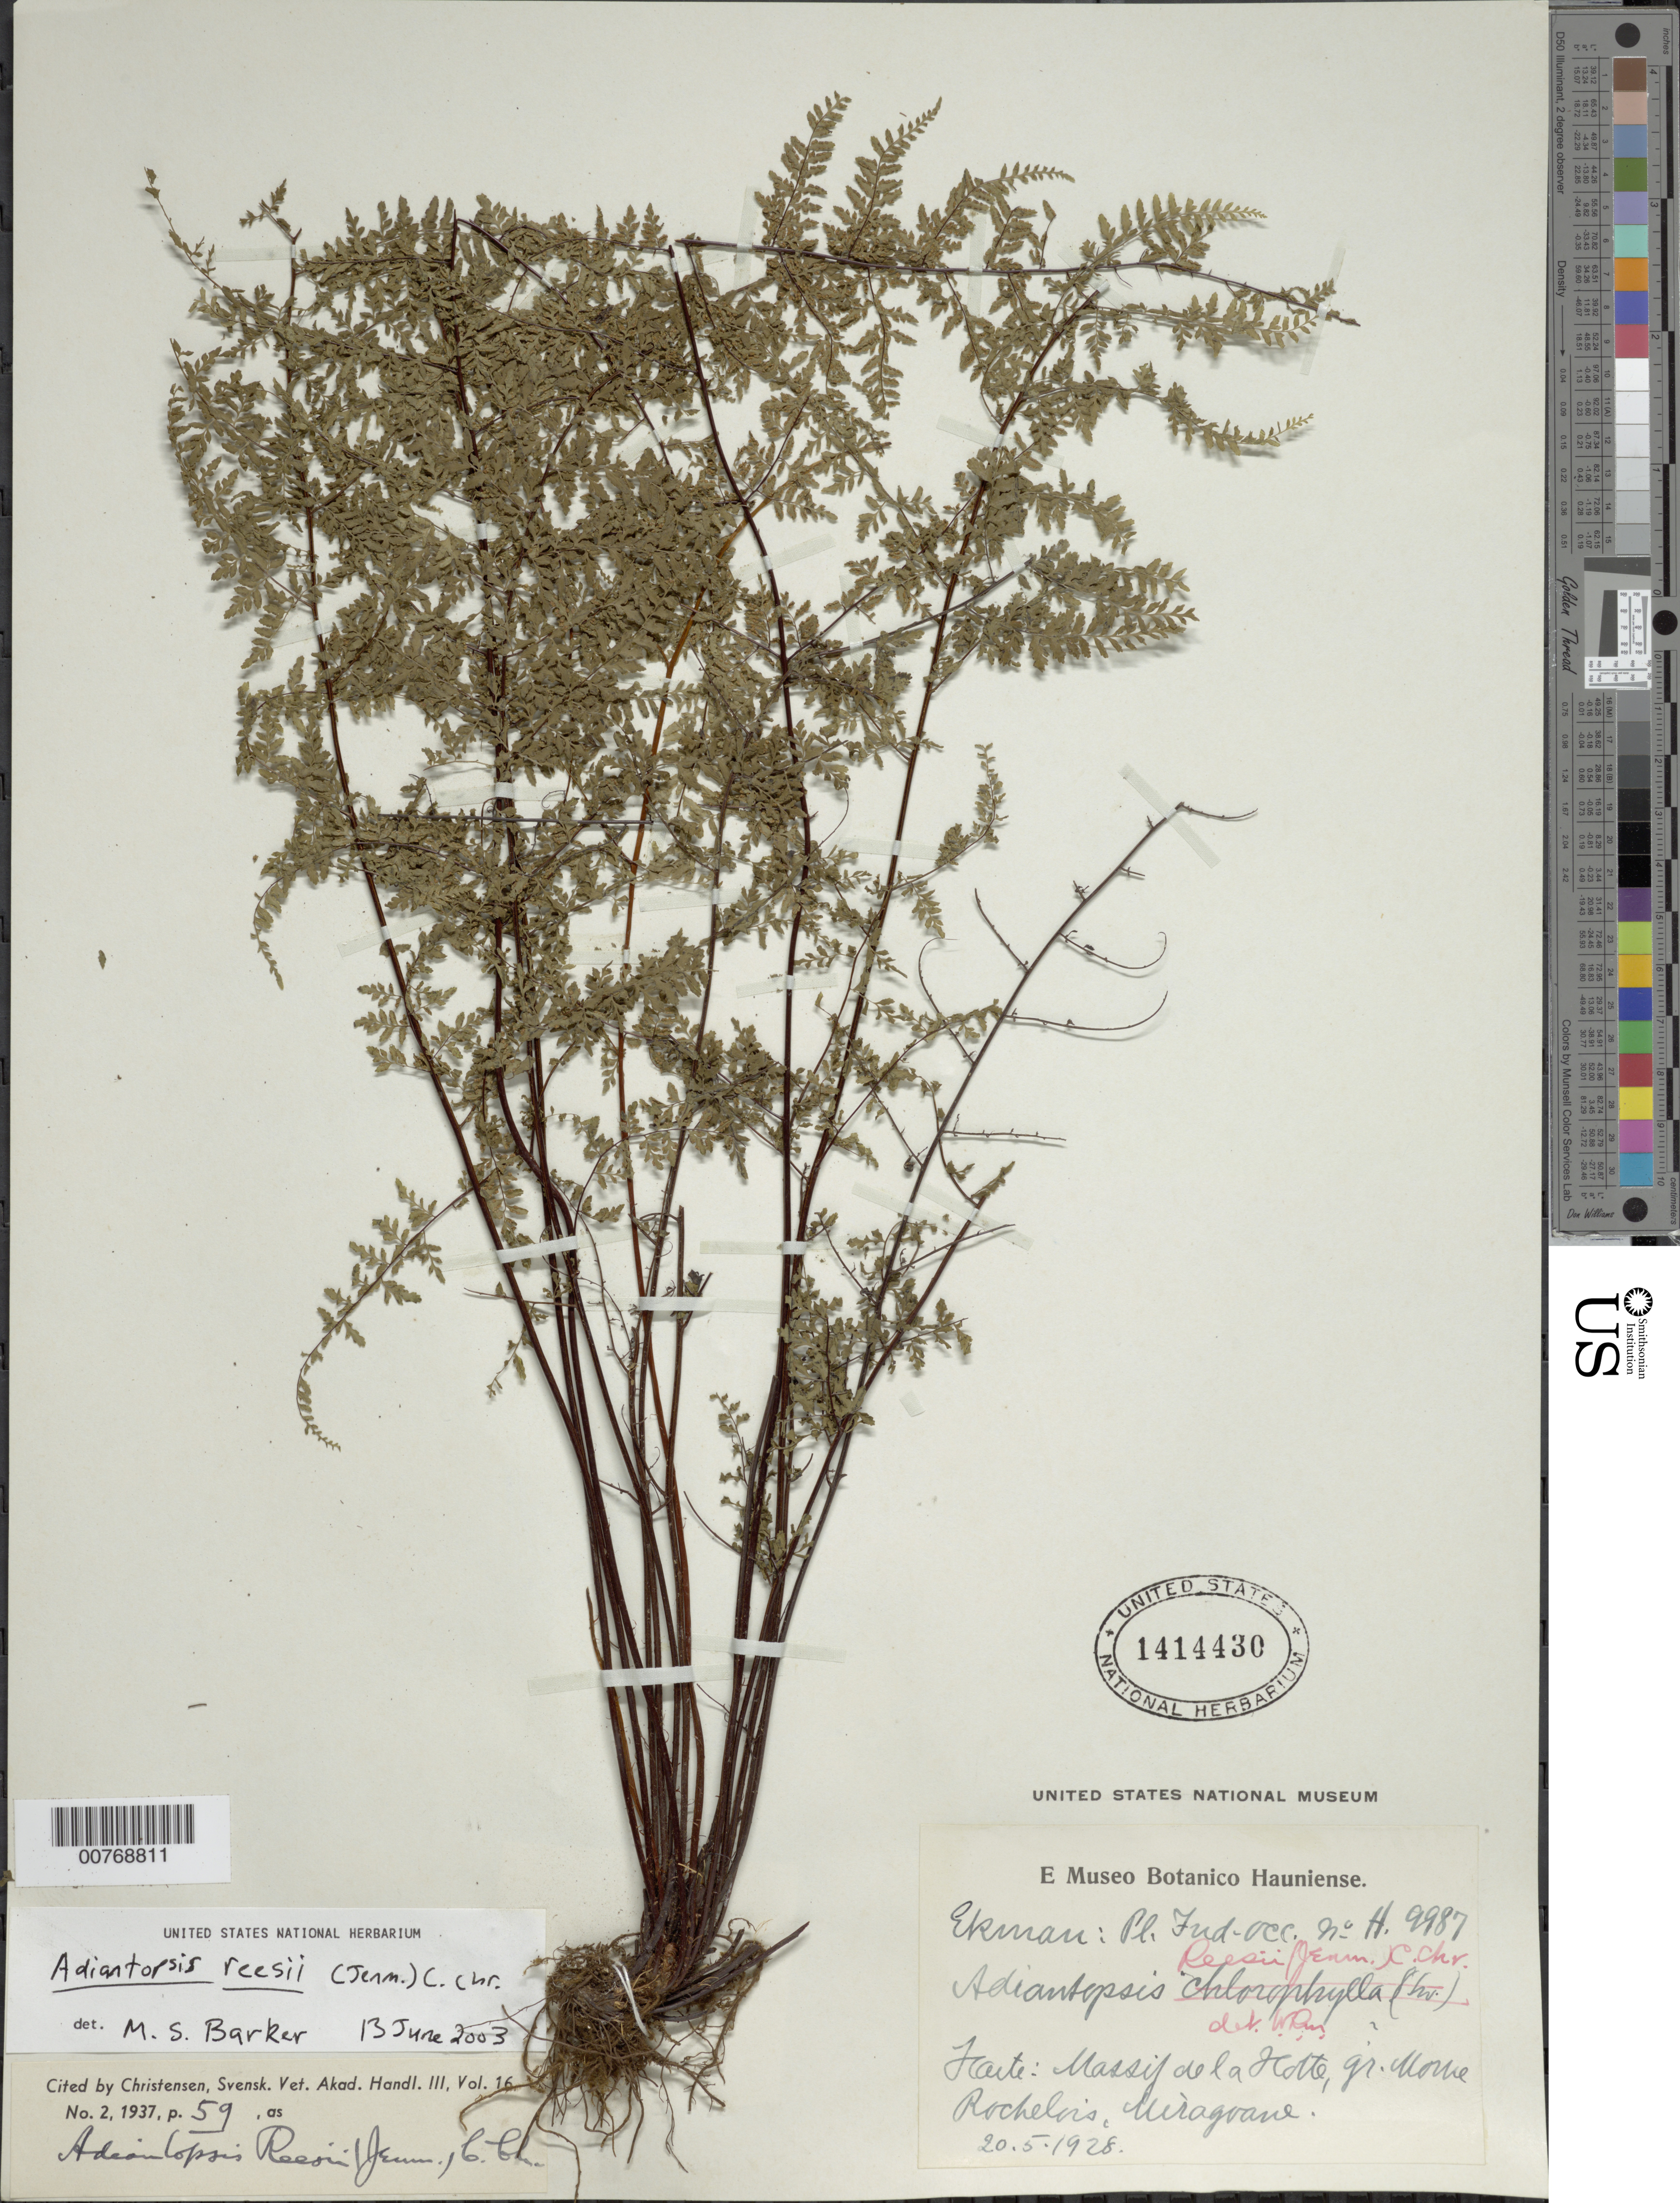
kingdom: Plantae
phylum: Tracheophyta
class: Polypodiopsida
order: Polypodiales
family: Pteridaceae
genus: Adiantopsis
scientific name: Adiantopsis reesii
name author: (Jenman) C. Chr.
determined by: Barker, M. S.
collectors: E. L. Ekman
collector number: H 9987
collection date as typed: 20 May 1928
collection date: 1928-05-20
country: Haiti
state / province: Sud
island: Hispaniola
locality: Massif de la Hotte, gr. Morne Rochelais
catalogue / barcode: US 1414430